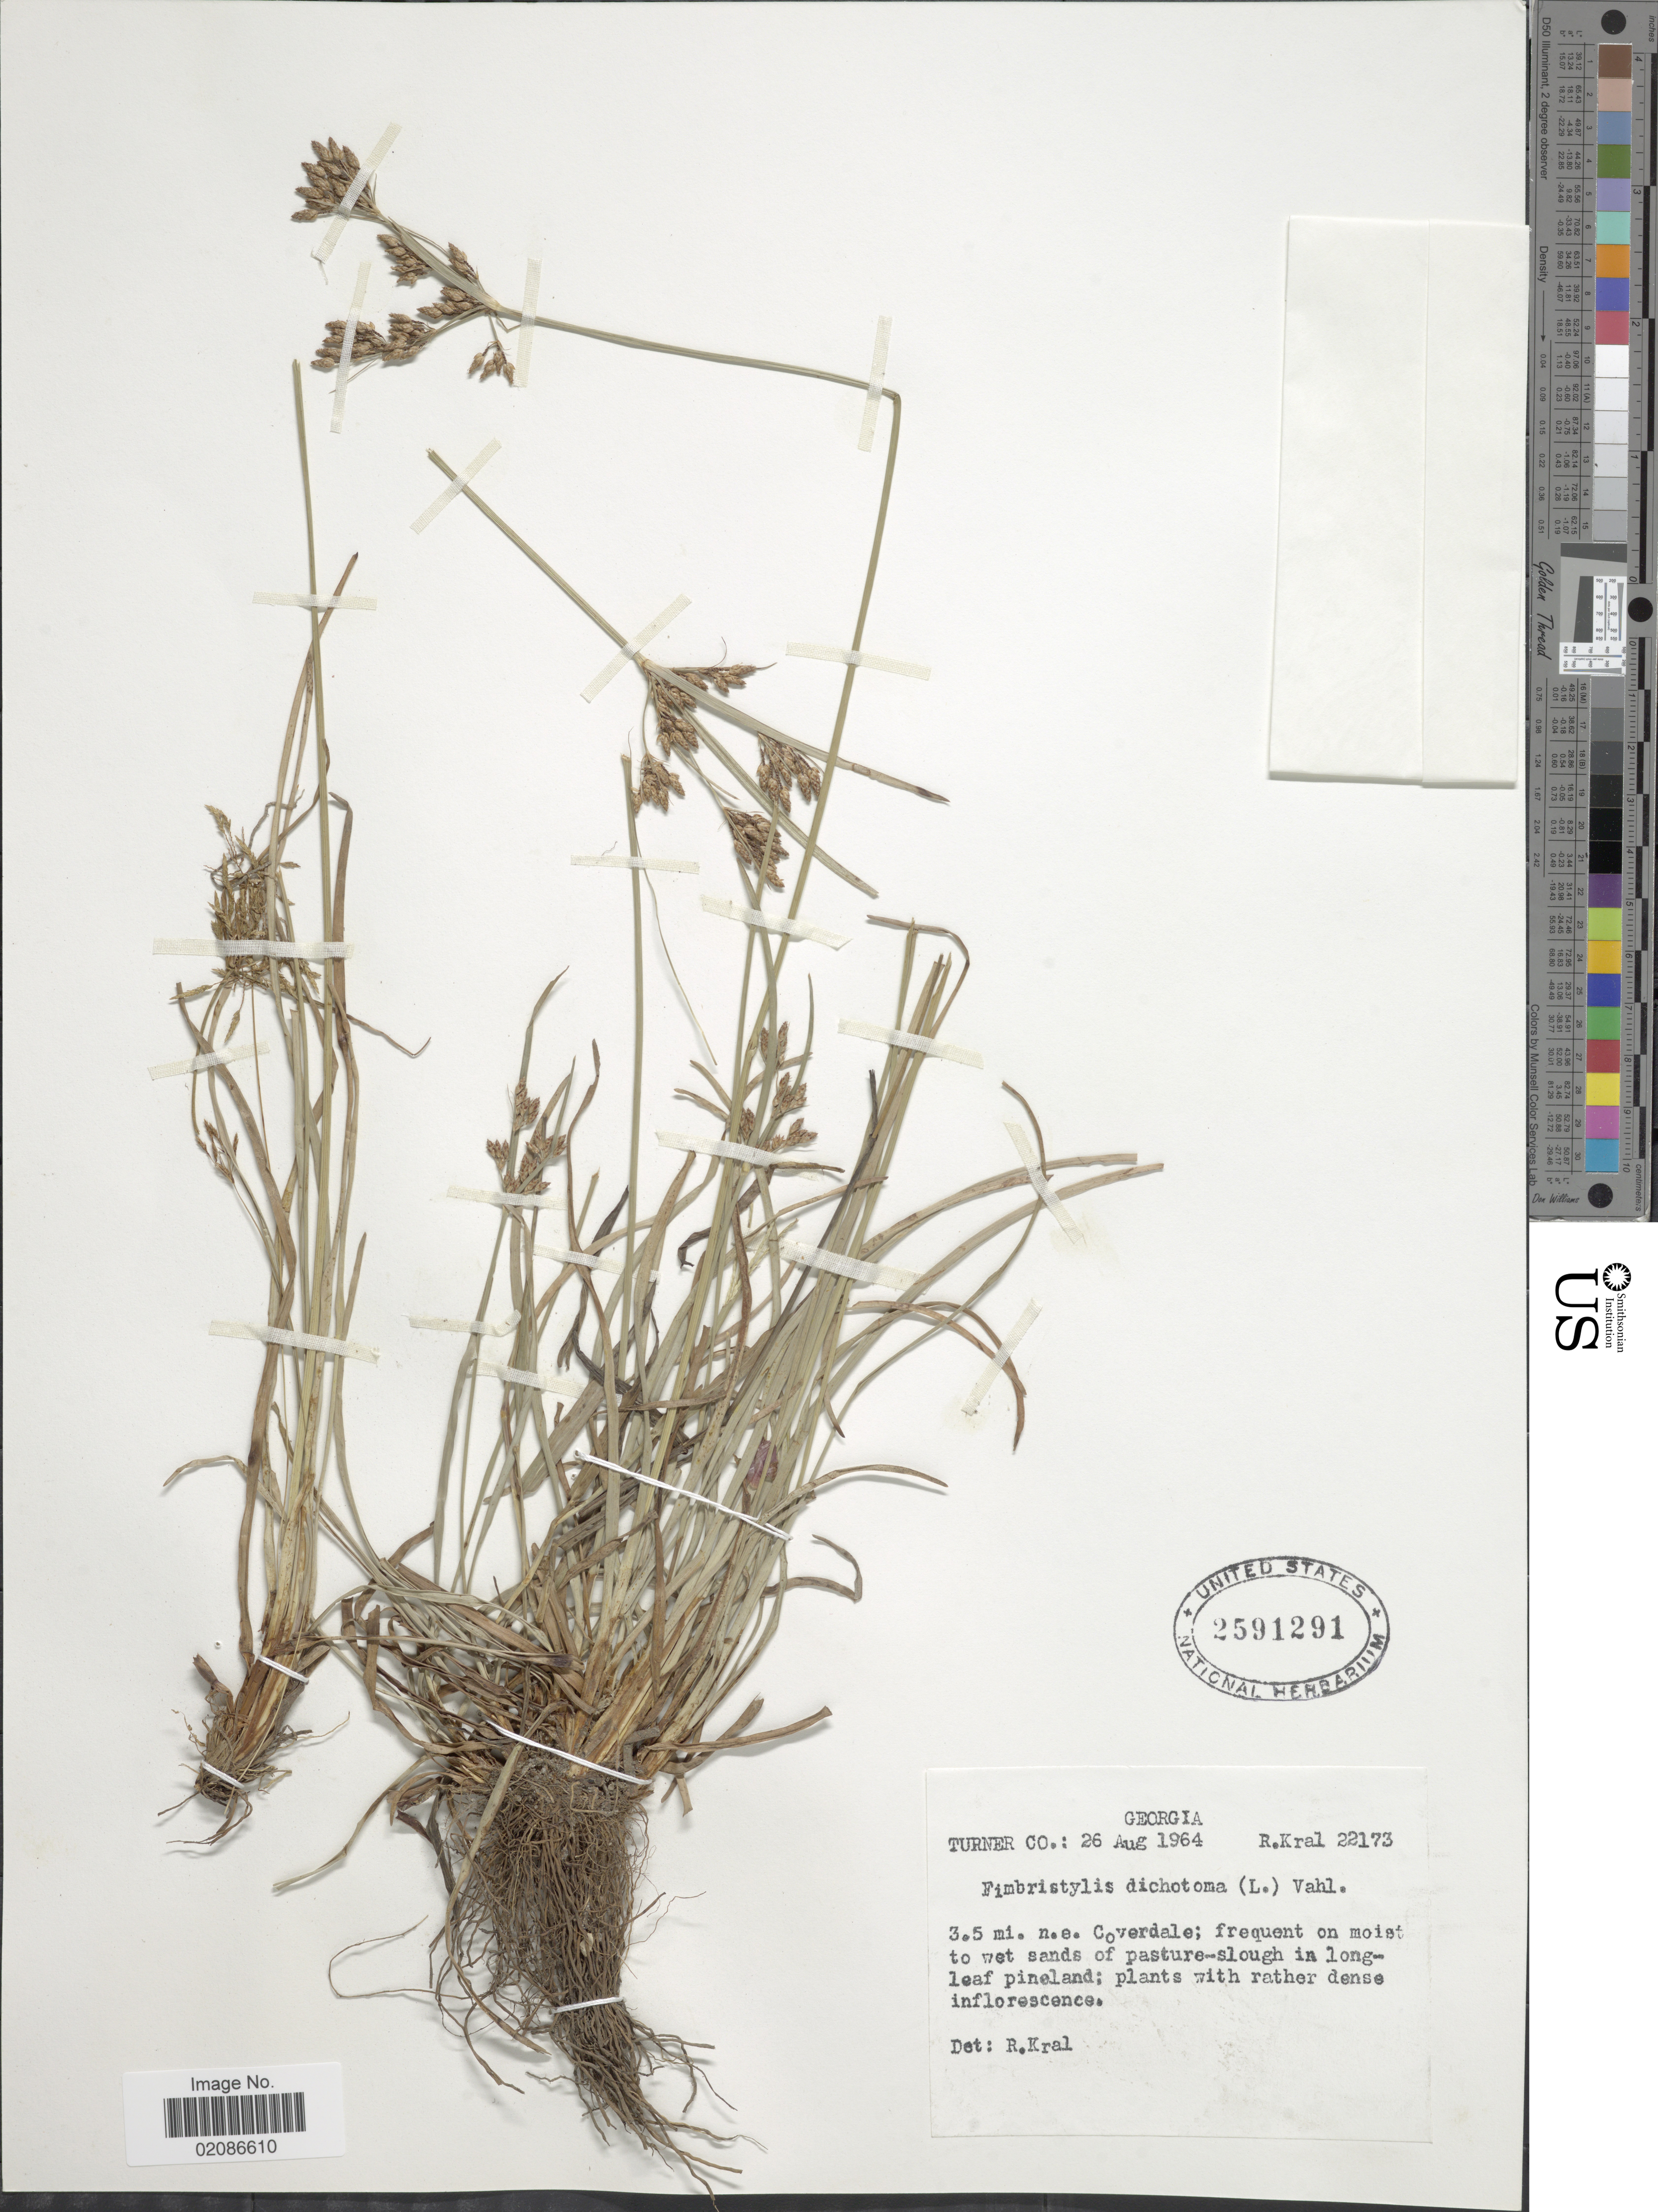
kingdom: Plantae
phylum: Tracheophyta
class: Liliopsida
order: Poales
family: Cyperaceae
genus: Fimbristylis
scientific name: Fimbristylis dichotoma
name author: (L.) Vahl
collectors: R. Kral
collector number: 22173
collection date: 1964-08-26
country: United States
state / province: Georgia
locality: Turner Co.: 3.5 mi. n.e. Coverdale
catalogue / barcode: US 2591291